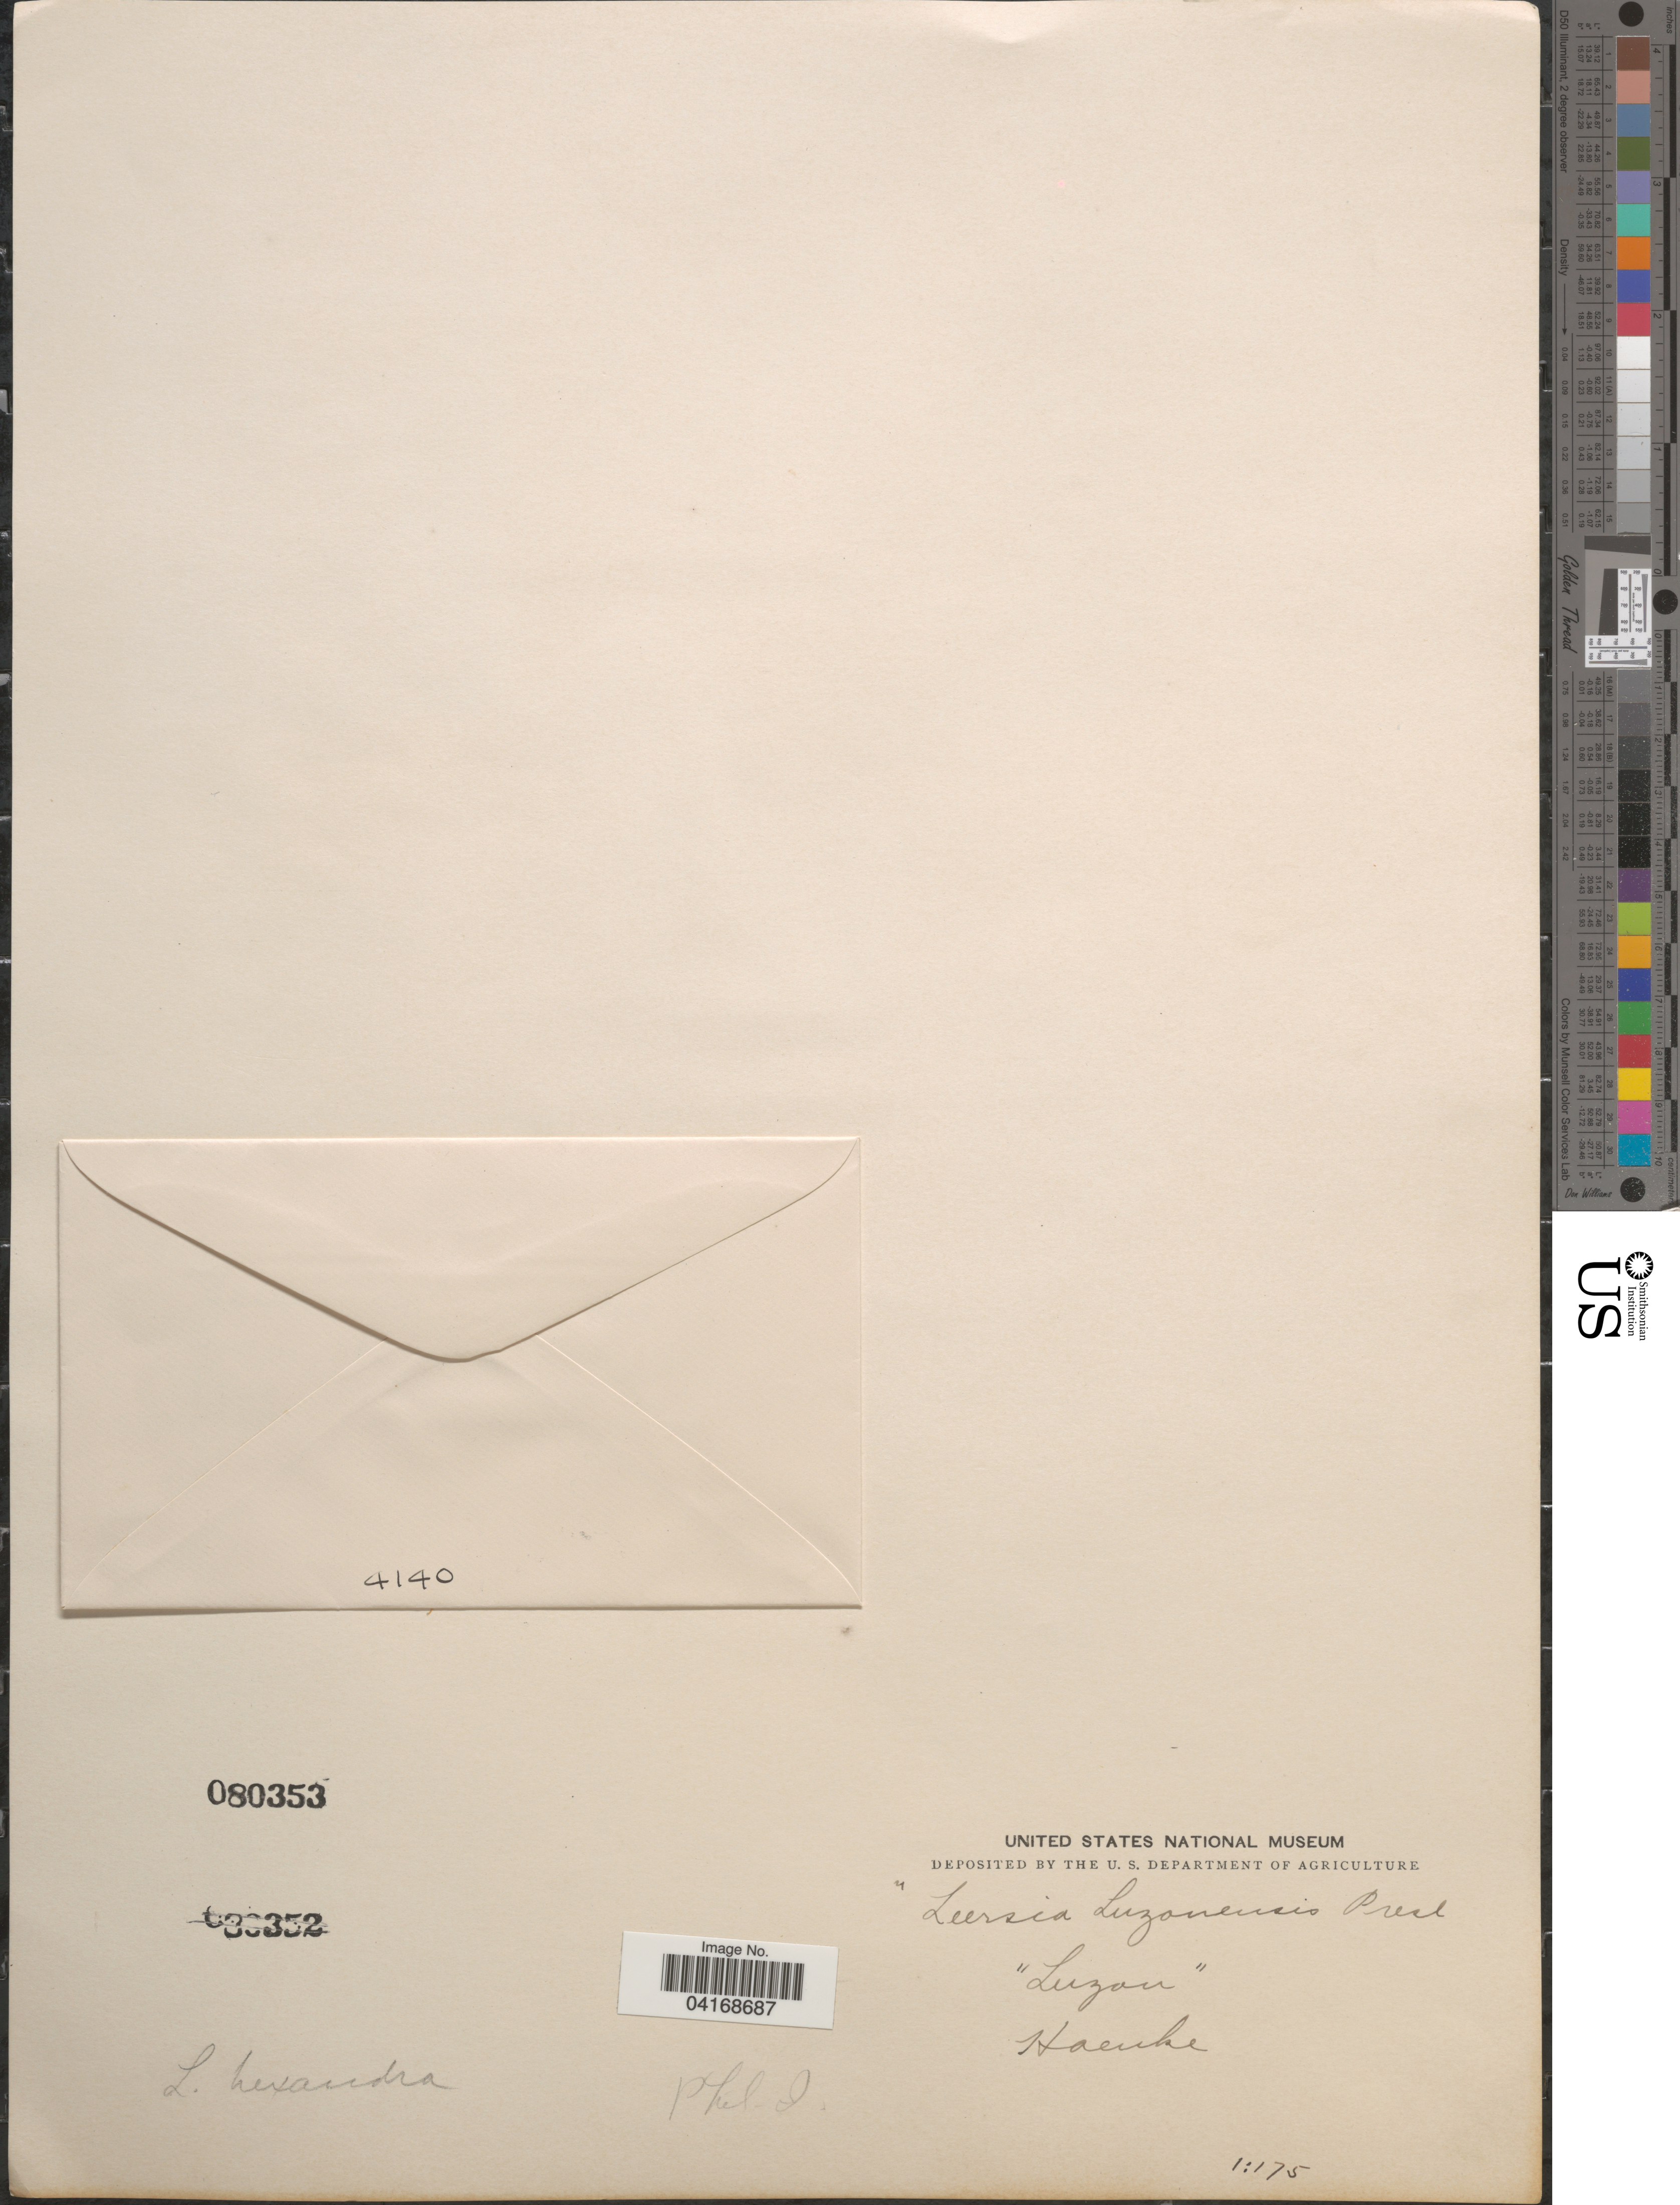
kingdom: Plantae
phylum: Tracheophyta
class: Liliopsida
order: Poales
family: Poaceae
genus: Leersia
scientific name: Leersia hexandra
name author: Sw.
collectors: Haenke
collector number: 4140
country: Philippines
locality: Luzon